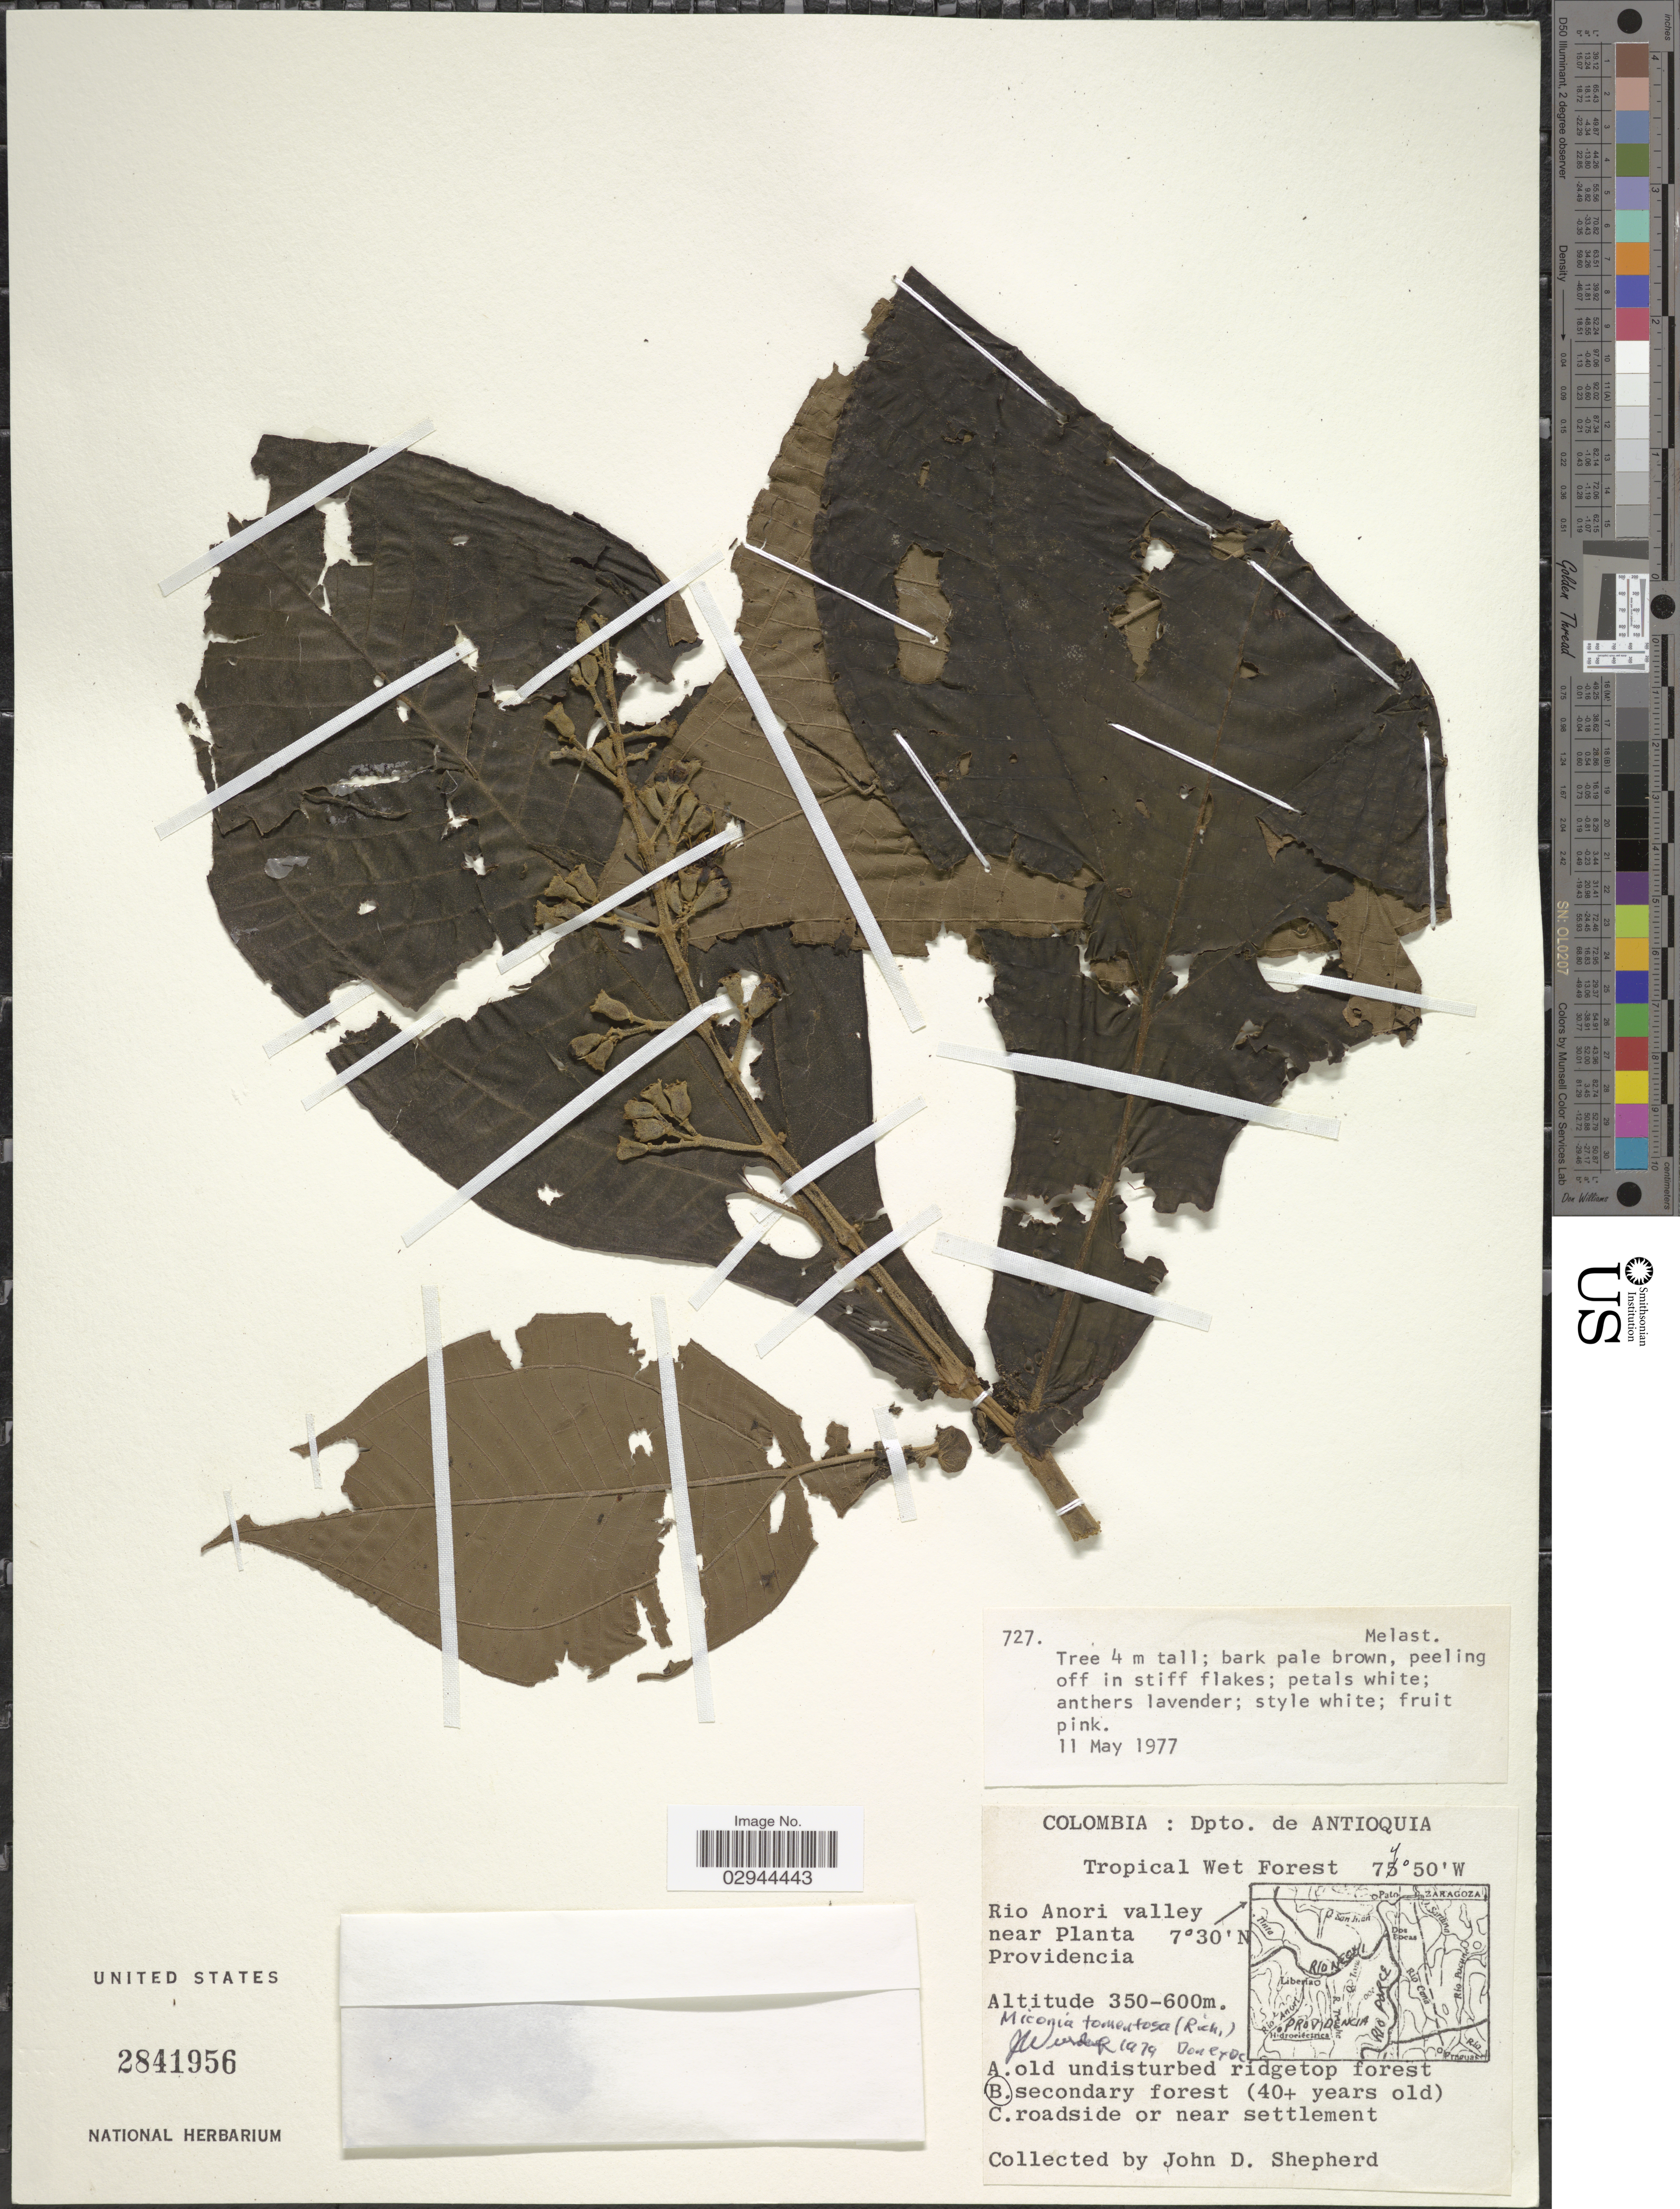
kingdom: Plantae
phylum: Tracheophyta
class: Magnoliopsida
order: Myrtales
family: Melastomataceae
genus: Miconia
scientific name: Miconia tomentosa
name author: (Rich.) D. Don ex DC.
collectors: J. D. Shepherd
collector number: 727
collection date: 1977-05-11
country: Colombia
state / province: Antioquia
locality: Dpto. de Antioquia. Rio Anori Valley near Planta Providencia.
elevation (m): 350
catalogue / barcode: US 2841956